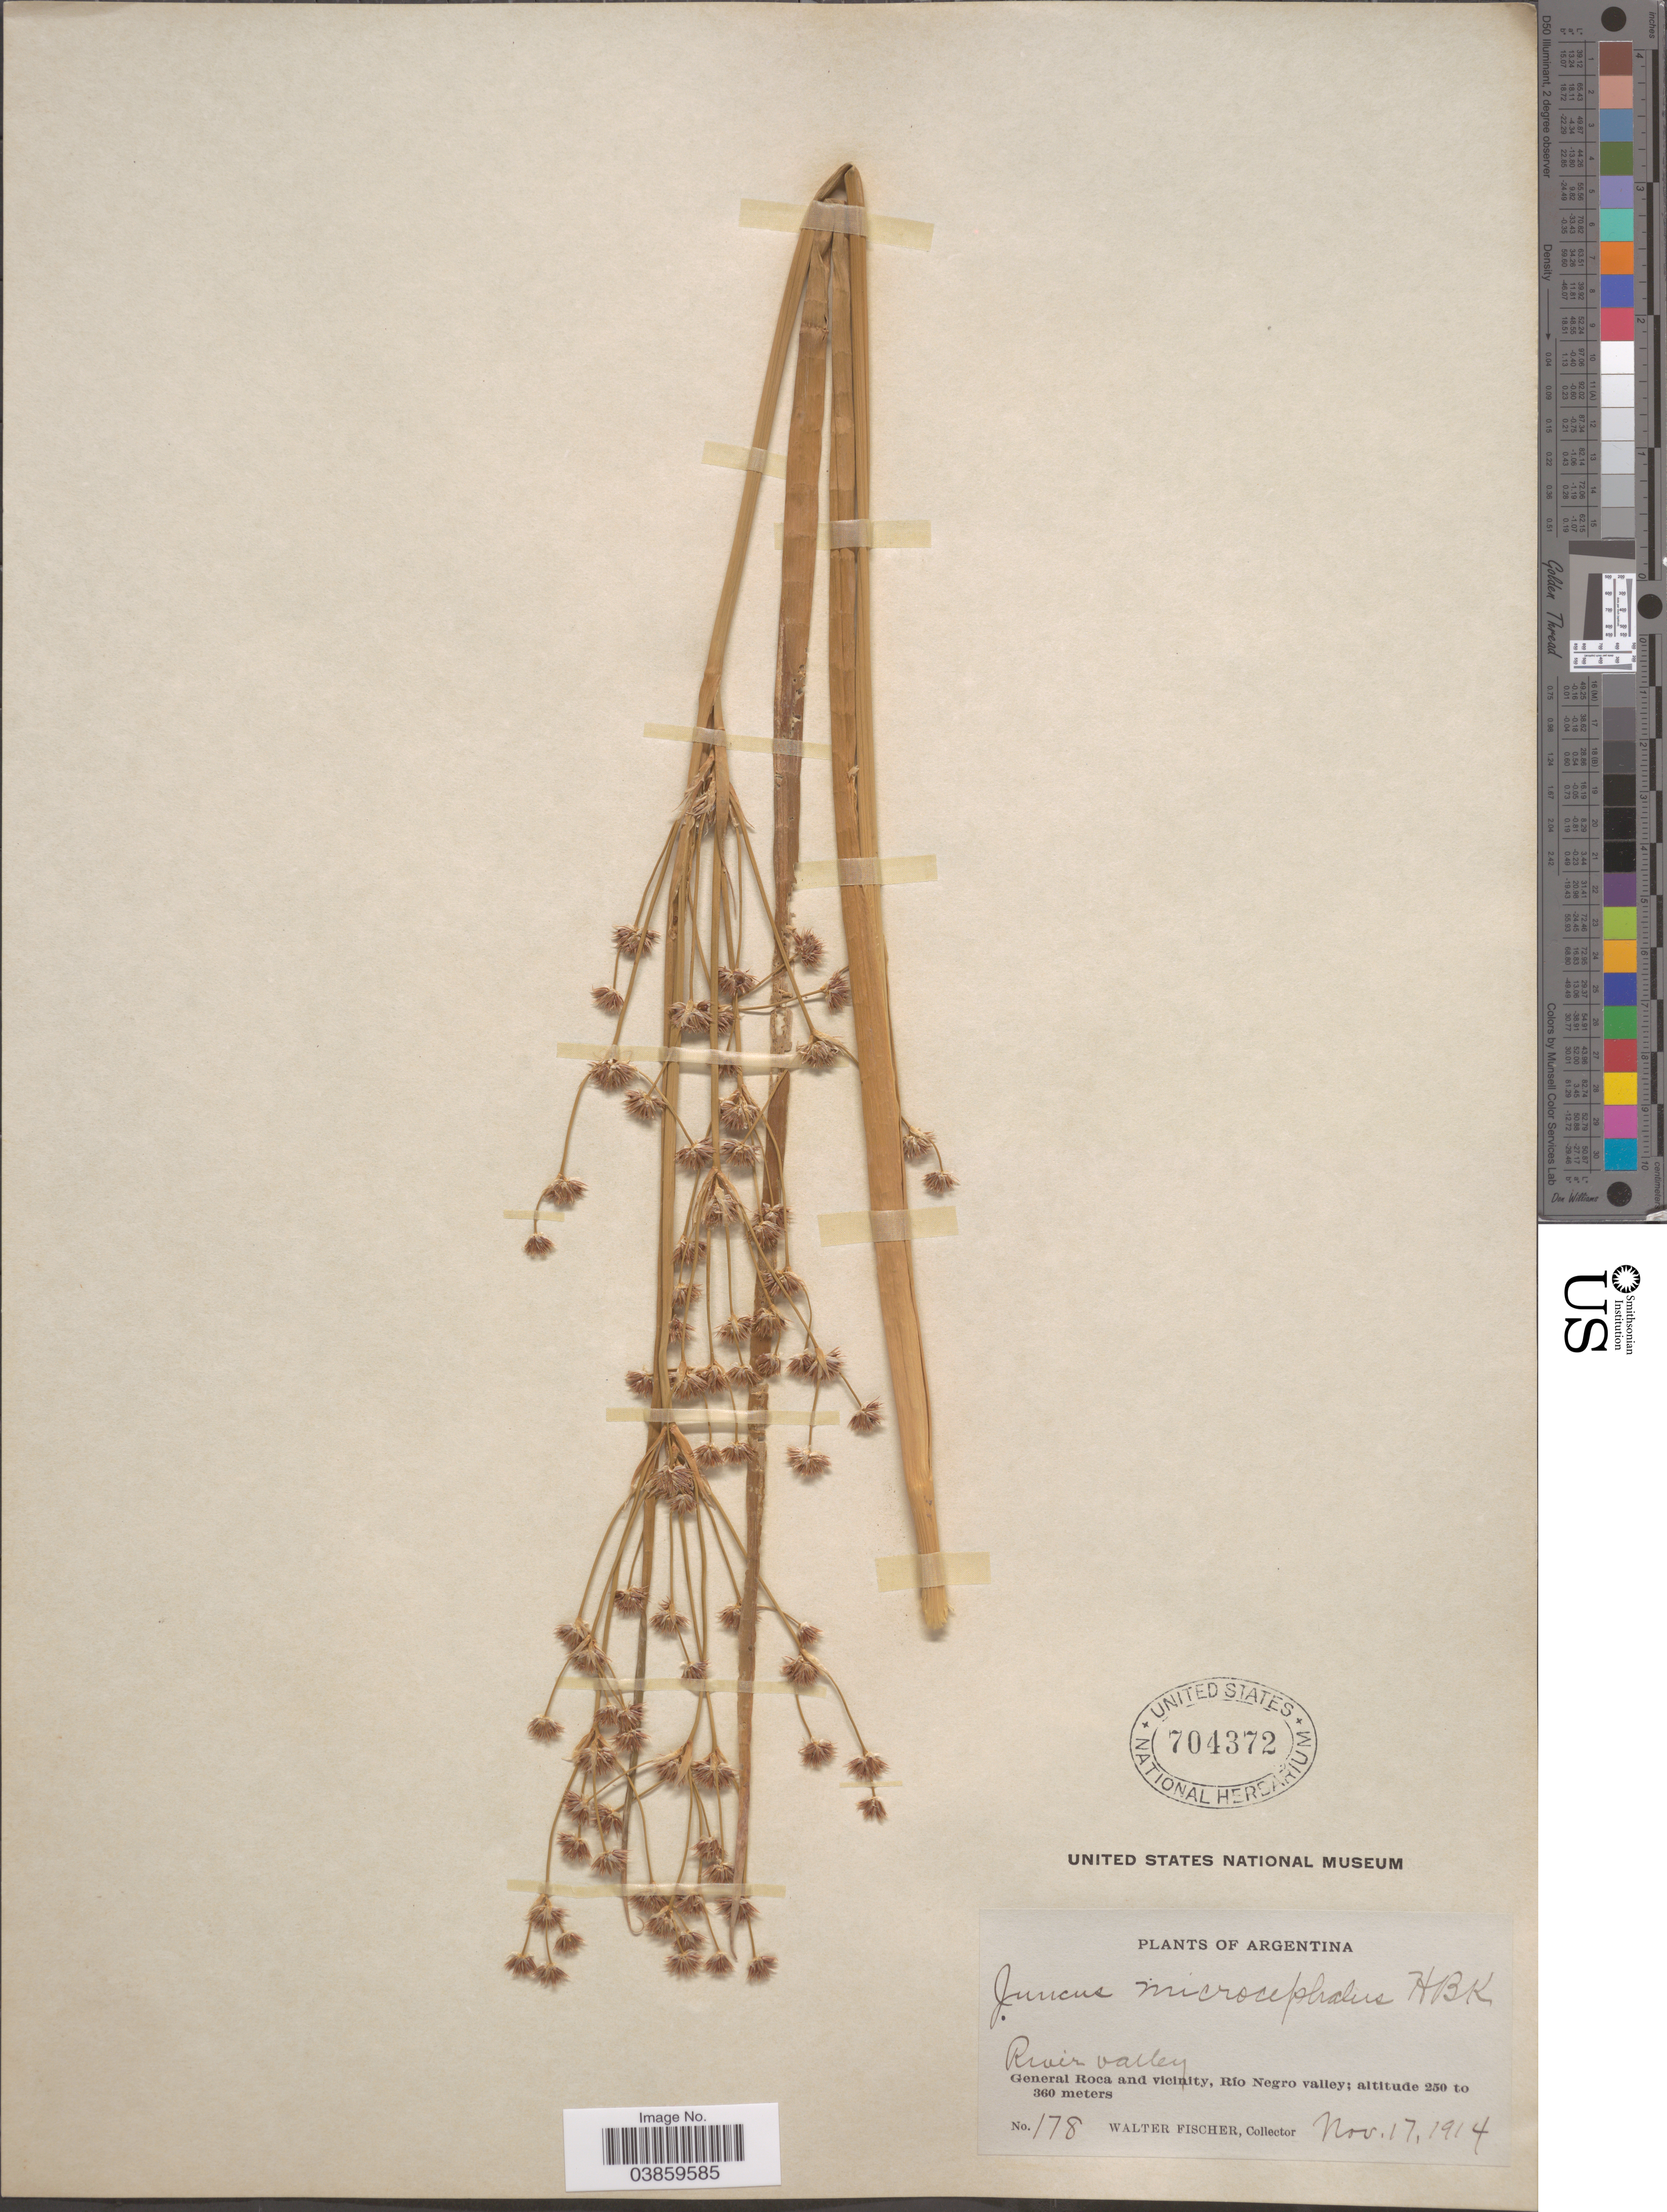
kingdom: Plantae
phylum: Tracheophyta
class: Liliopsida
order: Poales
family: Juncaceae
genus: Juncus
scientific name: Juncus microcephalus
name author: Kunth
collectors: W. Fischer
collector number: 178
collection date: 1914-11-17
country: Argentina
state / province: Rio Negro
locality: River valley. General Roca and vicinity, Rio Negro valley.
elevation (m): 250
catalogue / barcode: US 704372